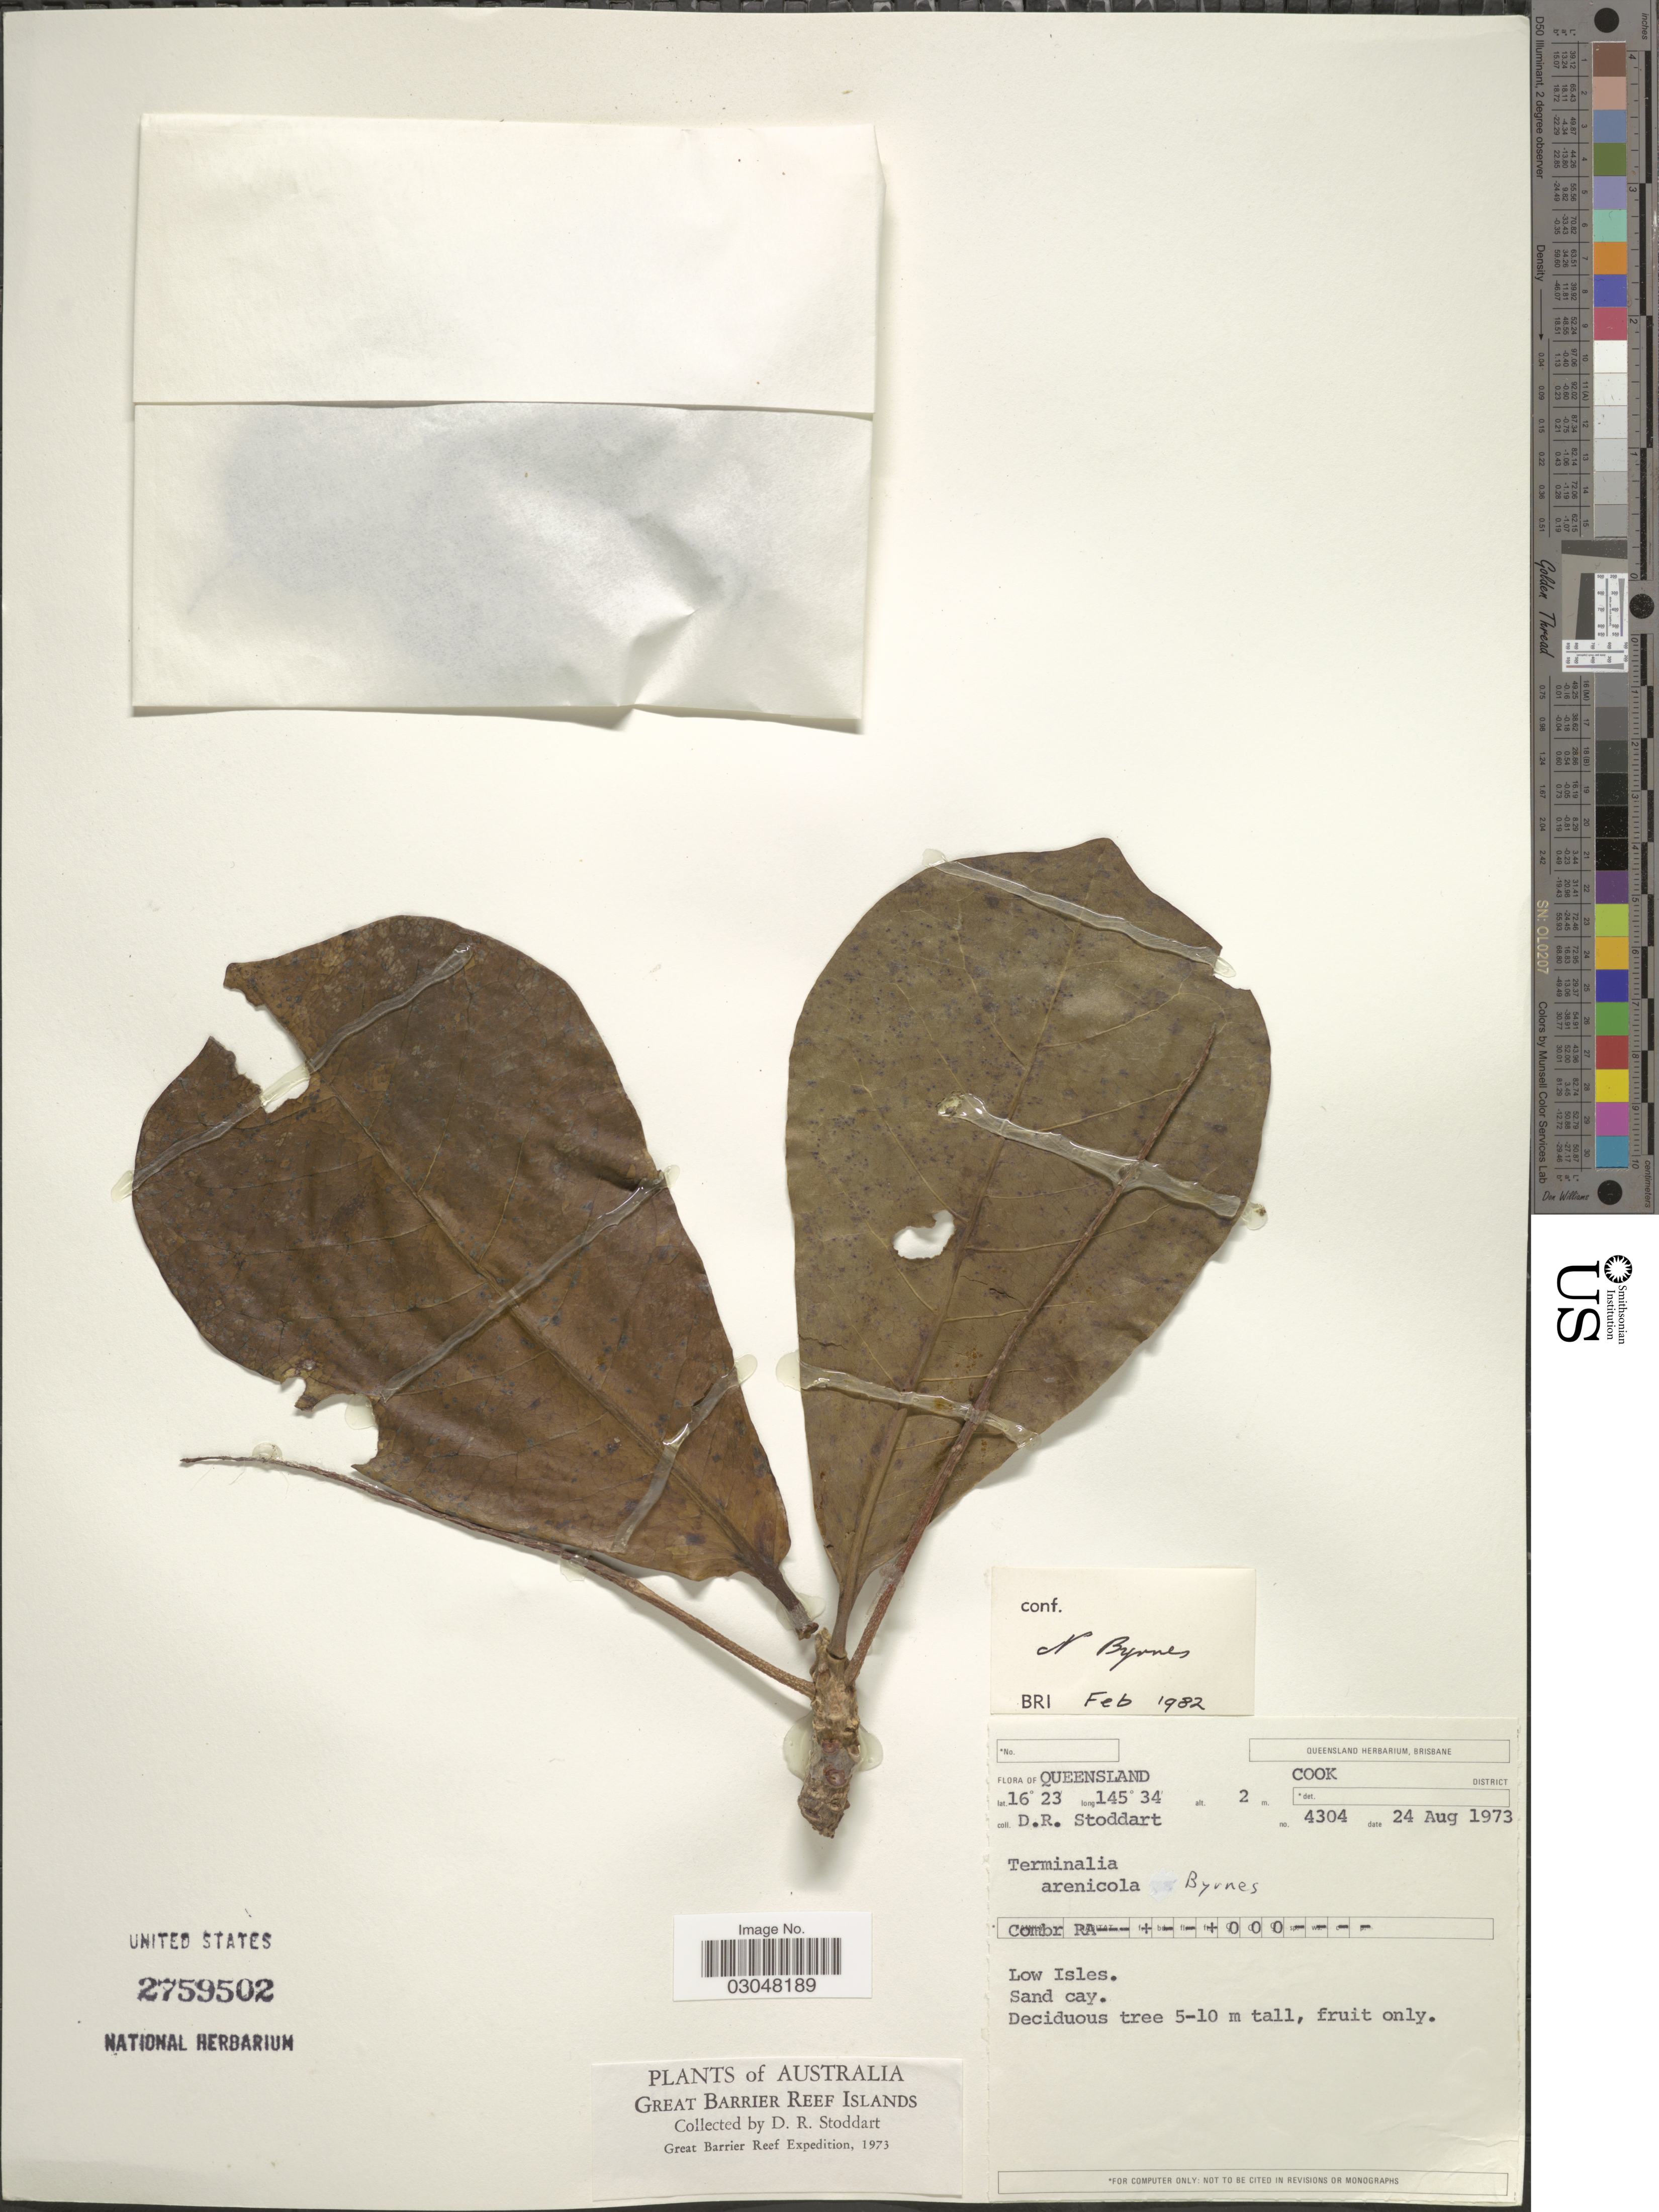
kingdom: Plantae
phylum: Tracheophyta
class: Magnoliopsida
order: Myrtales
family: Combretaceae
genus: Terminalia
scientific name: Terminalia arenicola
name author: Byrnes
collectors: D. R. Stoddart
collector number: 4304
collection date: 1973-08-24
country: Australia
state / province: Queensland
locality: Cook District. Low Isles. Great Barrier Reef Islands. Great Barrier Reef.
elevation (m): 2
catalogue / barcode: US 2759502